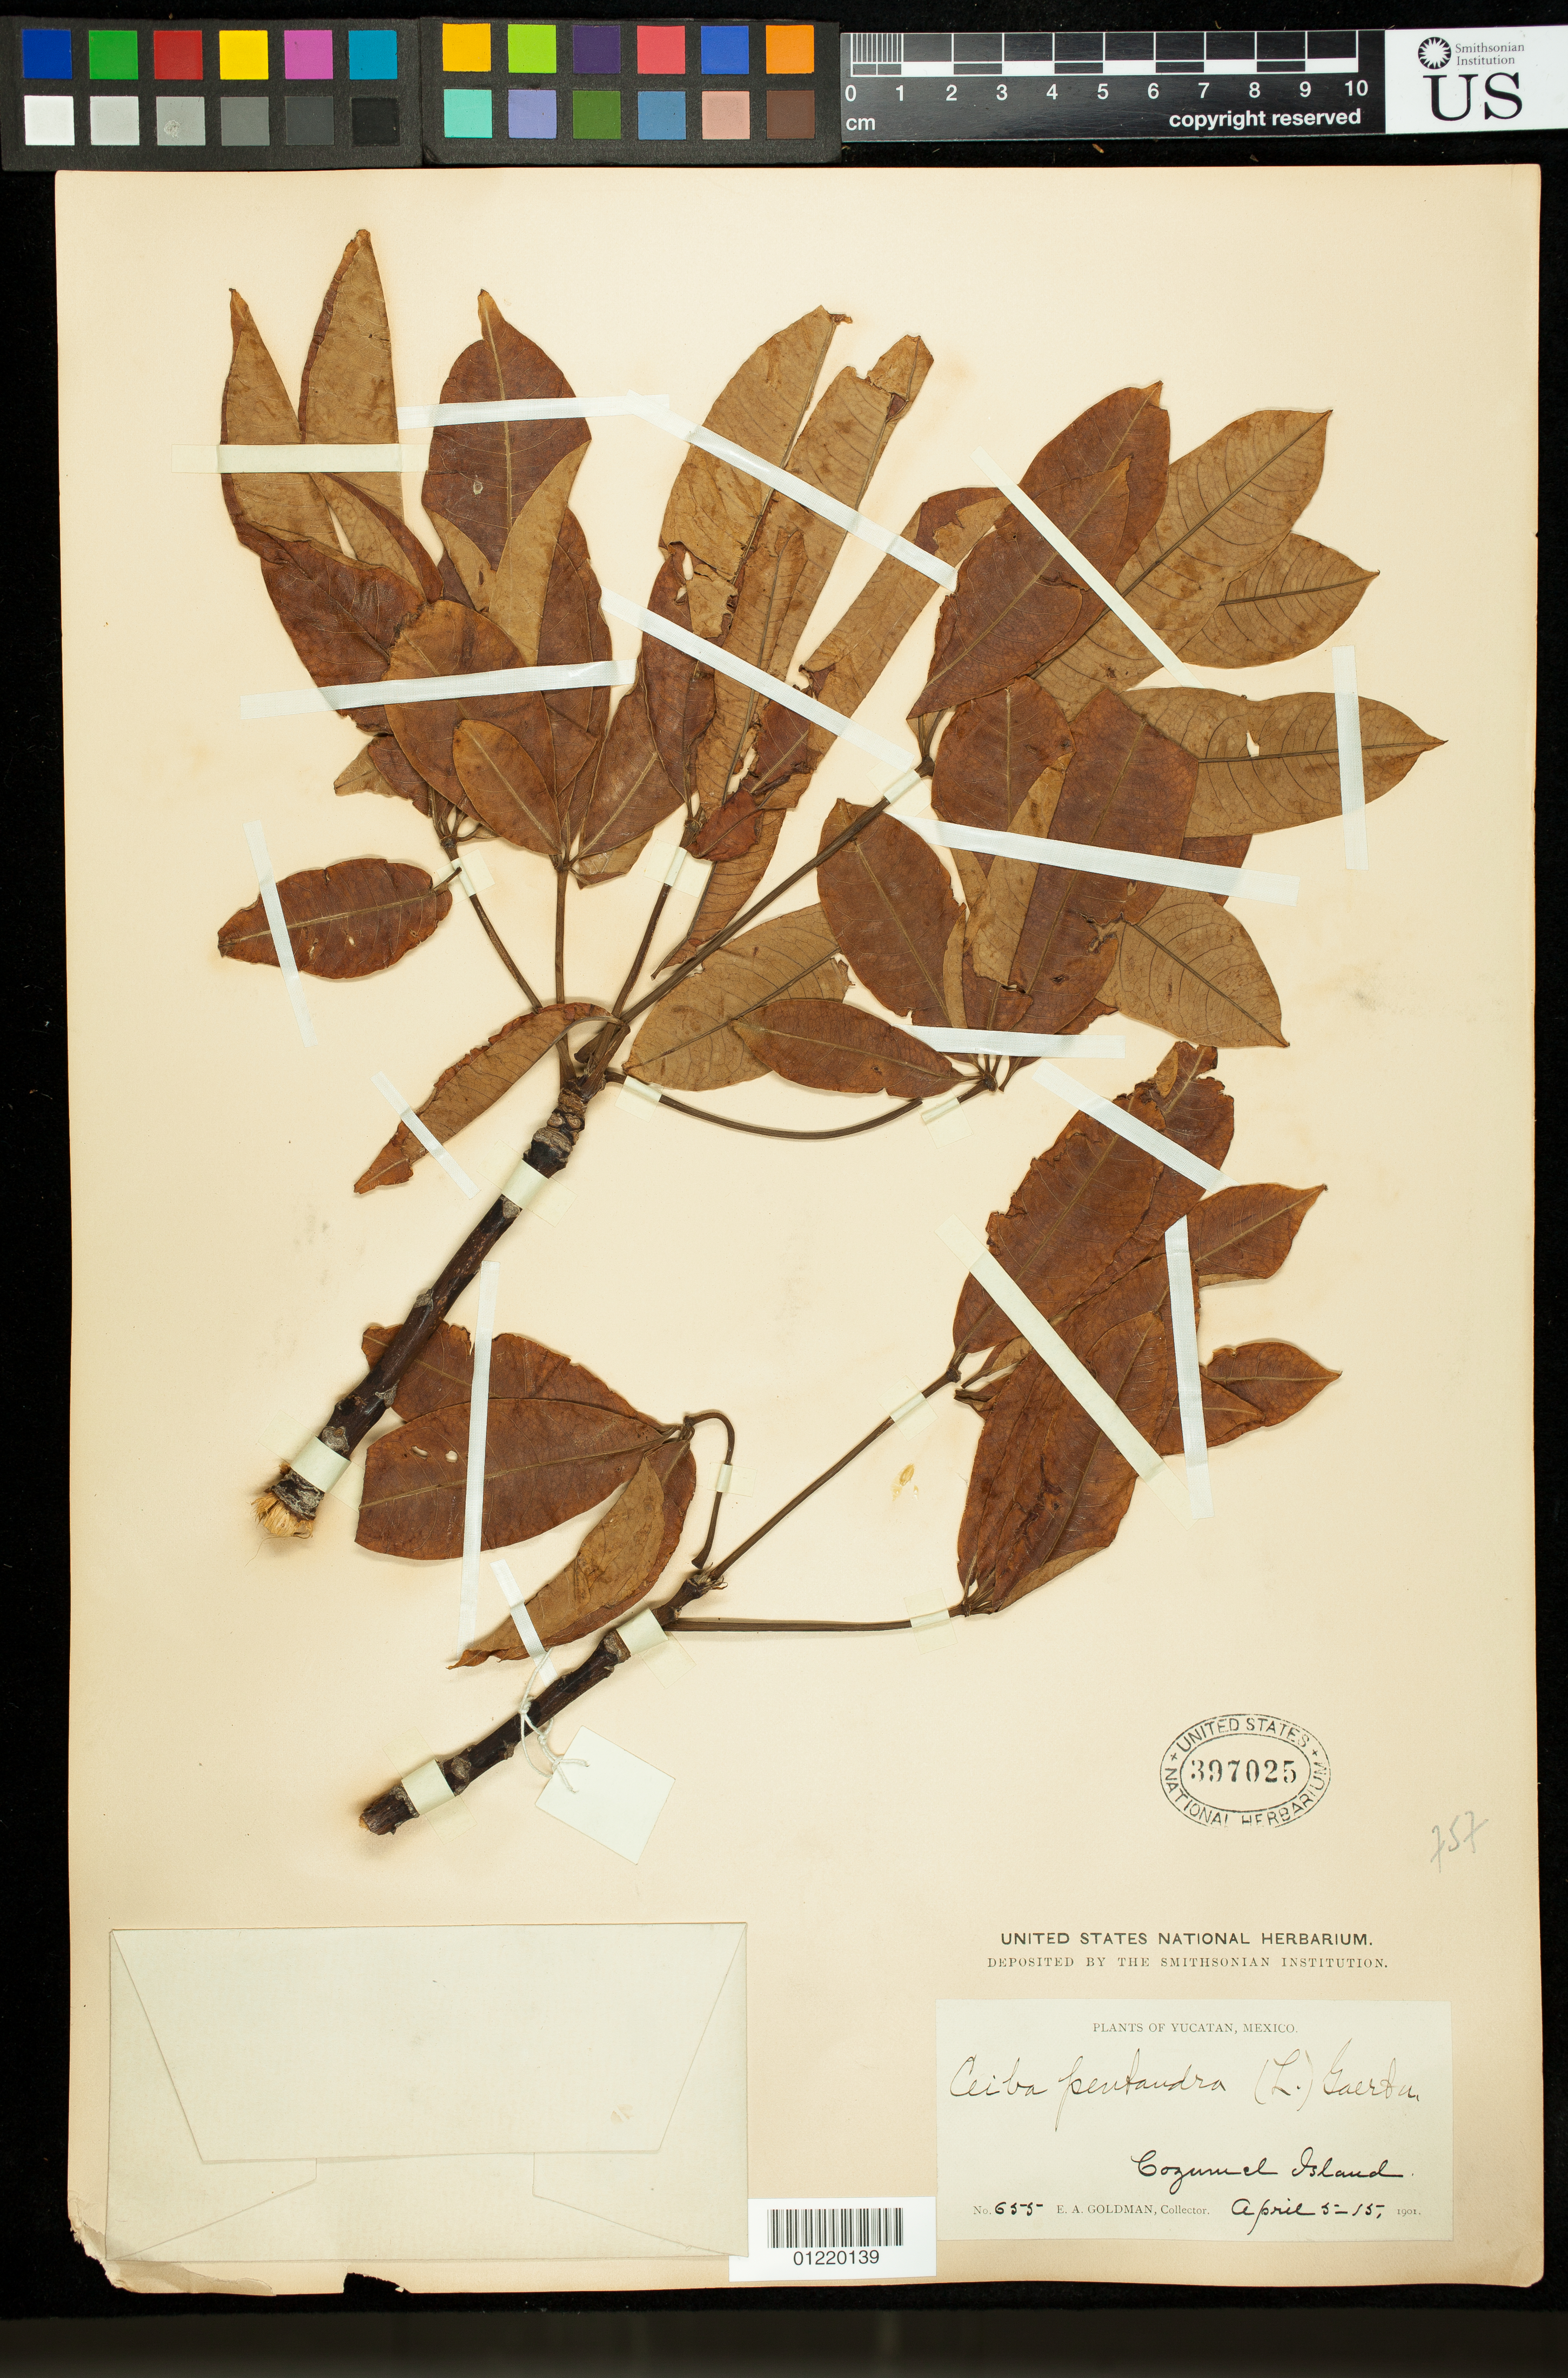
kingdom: Plantae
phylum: Tracheophyta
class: Magnoliopsida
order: Malvales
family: Malvaceae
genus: Ceiba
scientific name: Ceiba parvifolia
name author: Rose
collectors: E. A. Goldman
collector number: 655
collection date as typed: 1901-04-05/1901-04-15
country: Mexico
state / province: Quintana Roo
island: Cozumel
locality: Yucatan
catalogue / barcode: US 397025